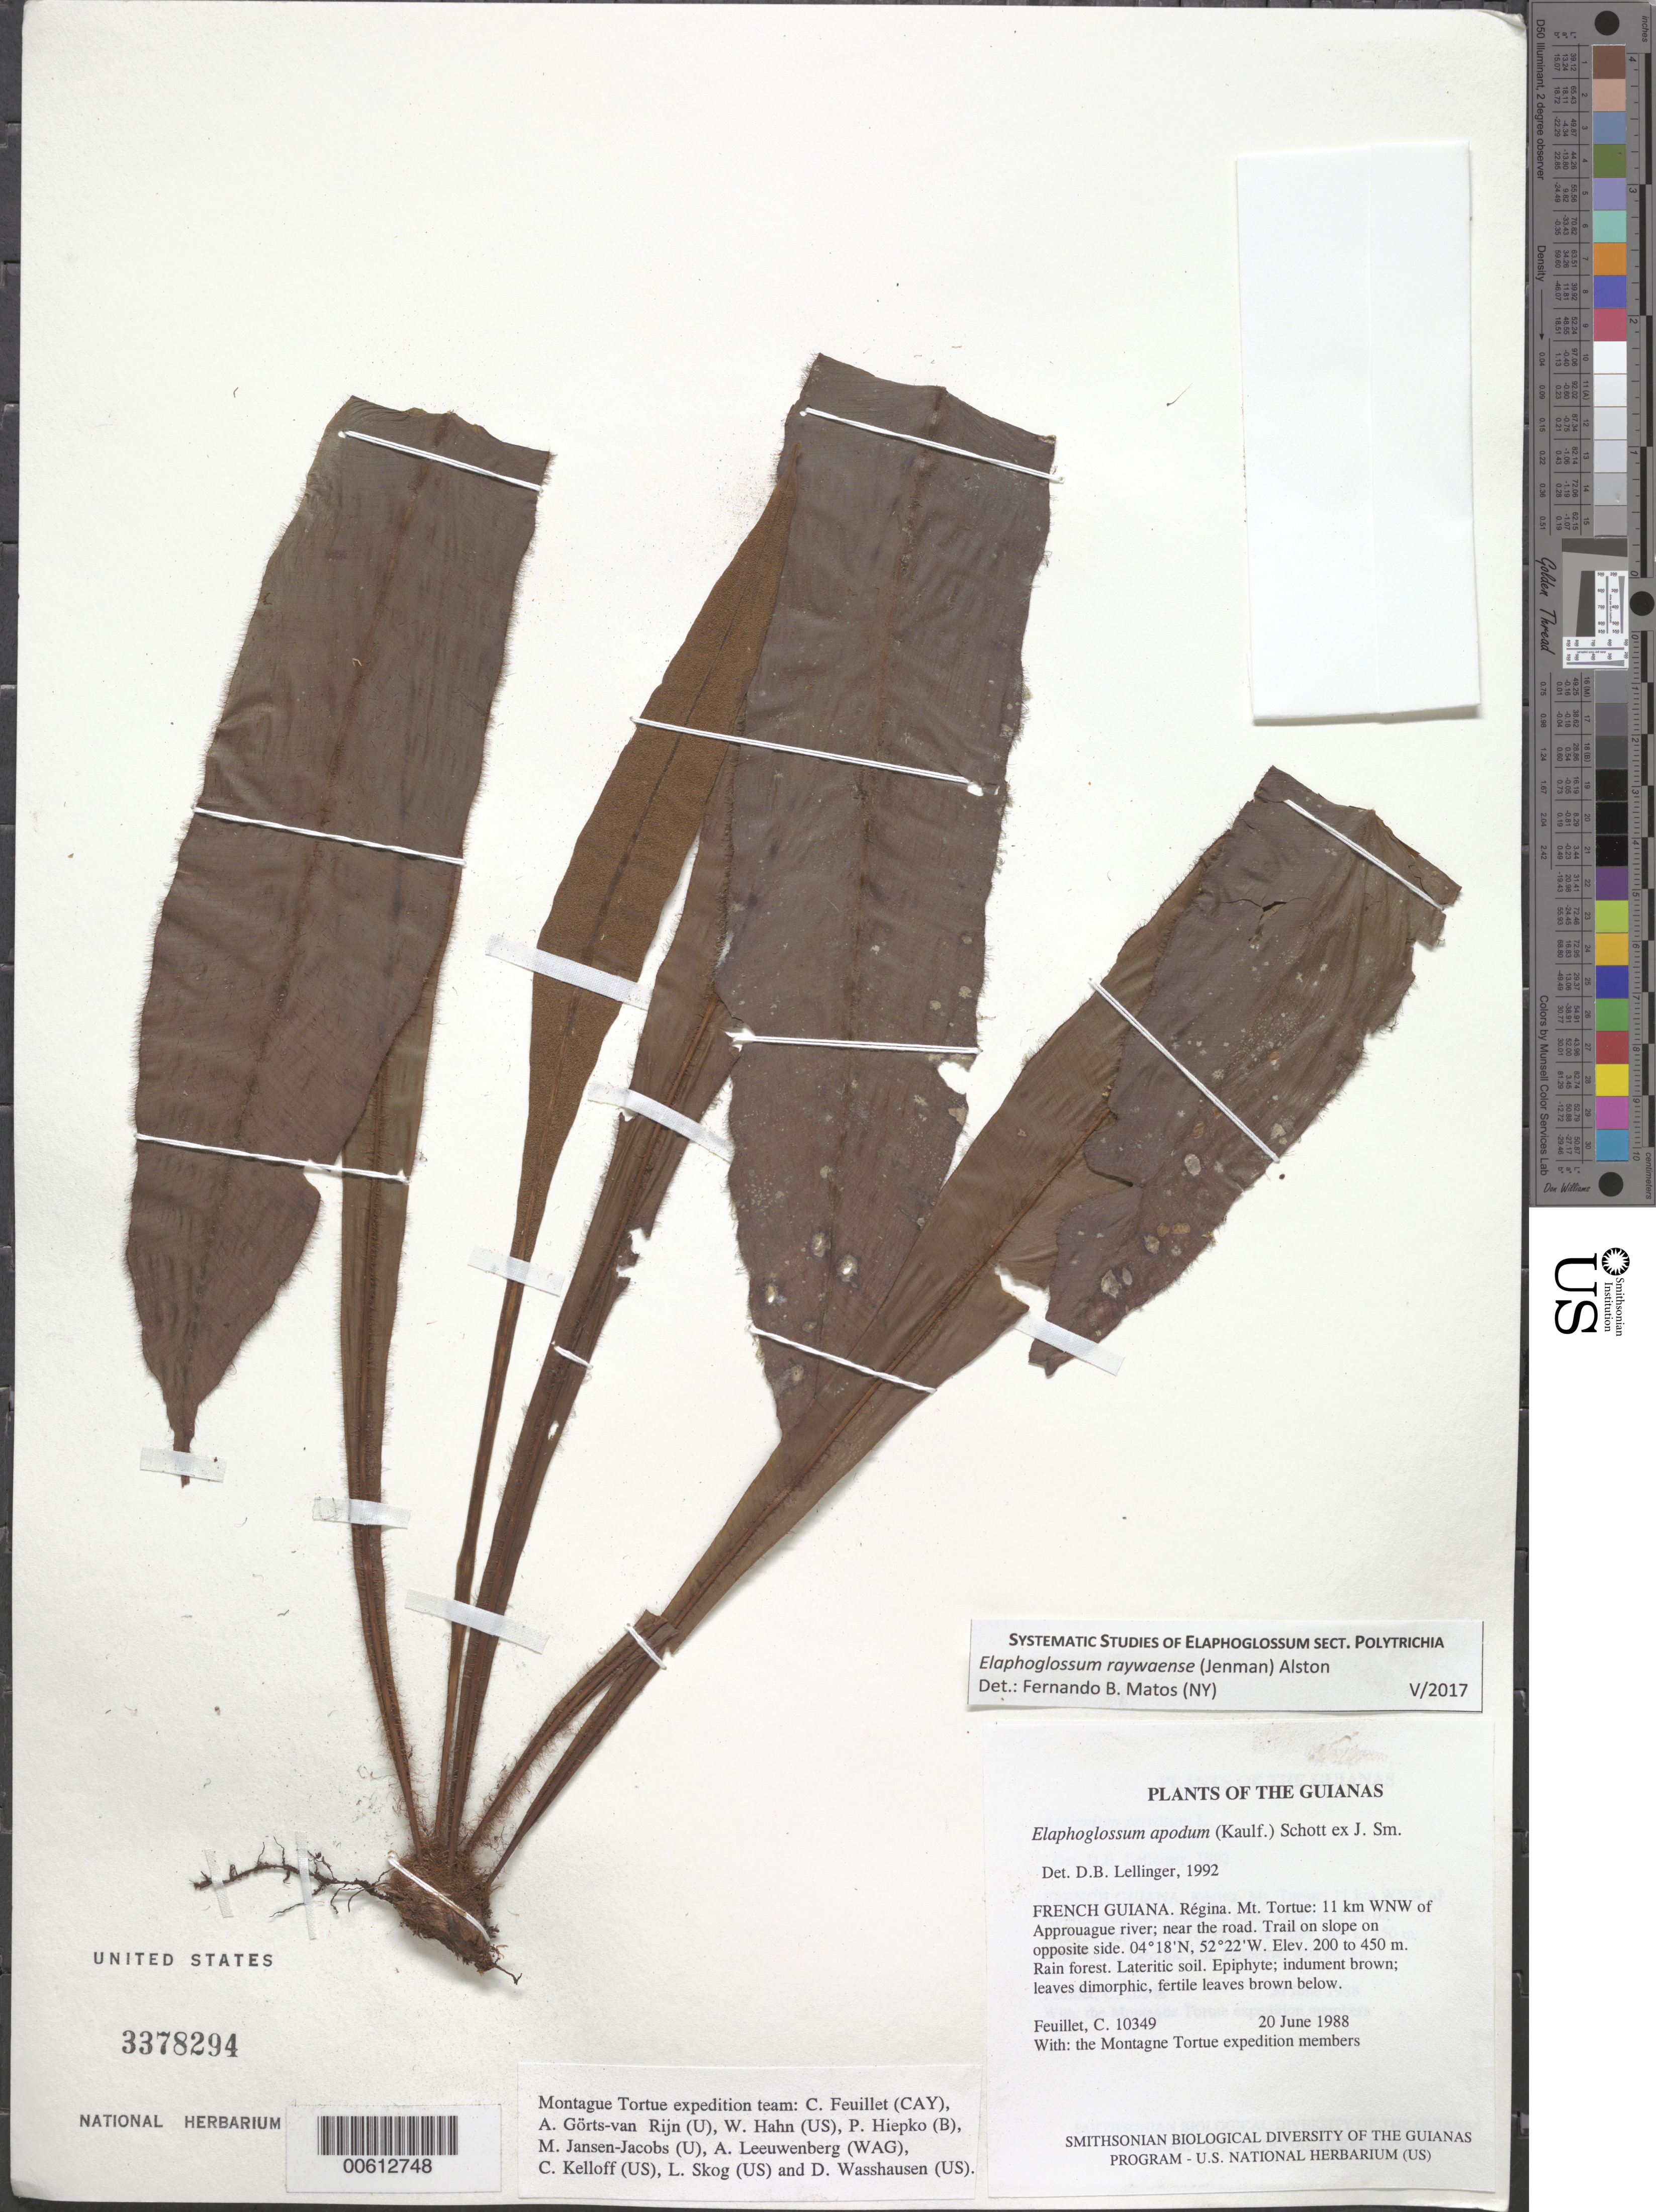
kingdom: Plantae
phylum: Tracheophyta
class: Polypodiopsida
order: Polypodiales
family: Dryopteridaceae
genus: Elaphoglossum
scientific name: Elaphoglossum apodum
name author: (Kaulf.) Schott ex J. Sm.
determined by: Lellinger, David B., (BOT), Smithsonian Institution - National Museum of Natural History (UNITED STATES)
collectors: C. Feuillet & Montagne Torte Exped. members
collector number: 10349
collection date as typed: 20 June 1988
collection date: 1988-06-20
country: French Guiana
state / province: Cayenne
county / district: Regina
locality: Mt. Tortue: 11 km WNW of Approuague river; near the road. Trail on slope on opposite side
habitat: Rain forest. Lateritic soil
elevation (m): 200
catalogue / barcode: US 3378294